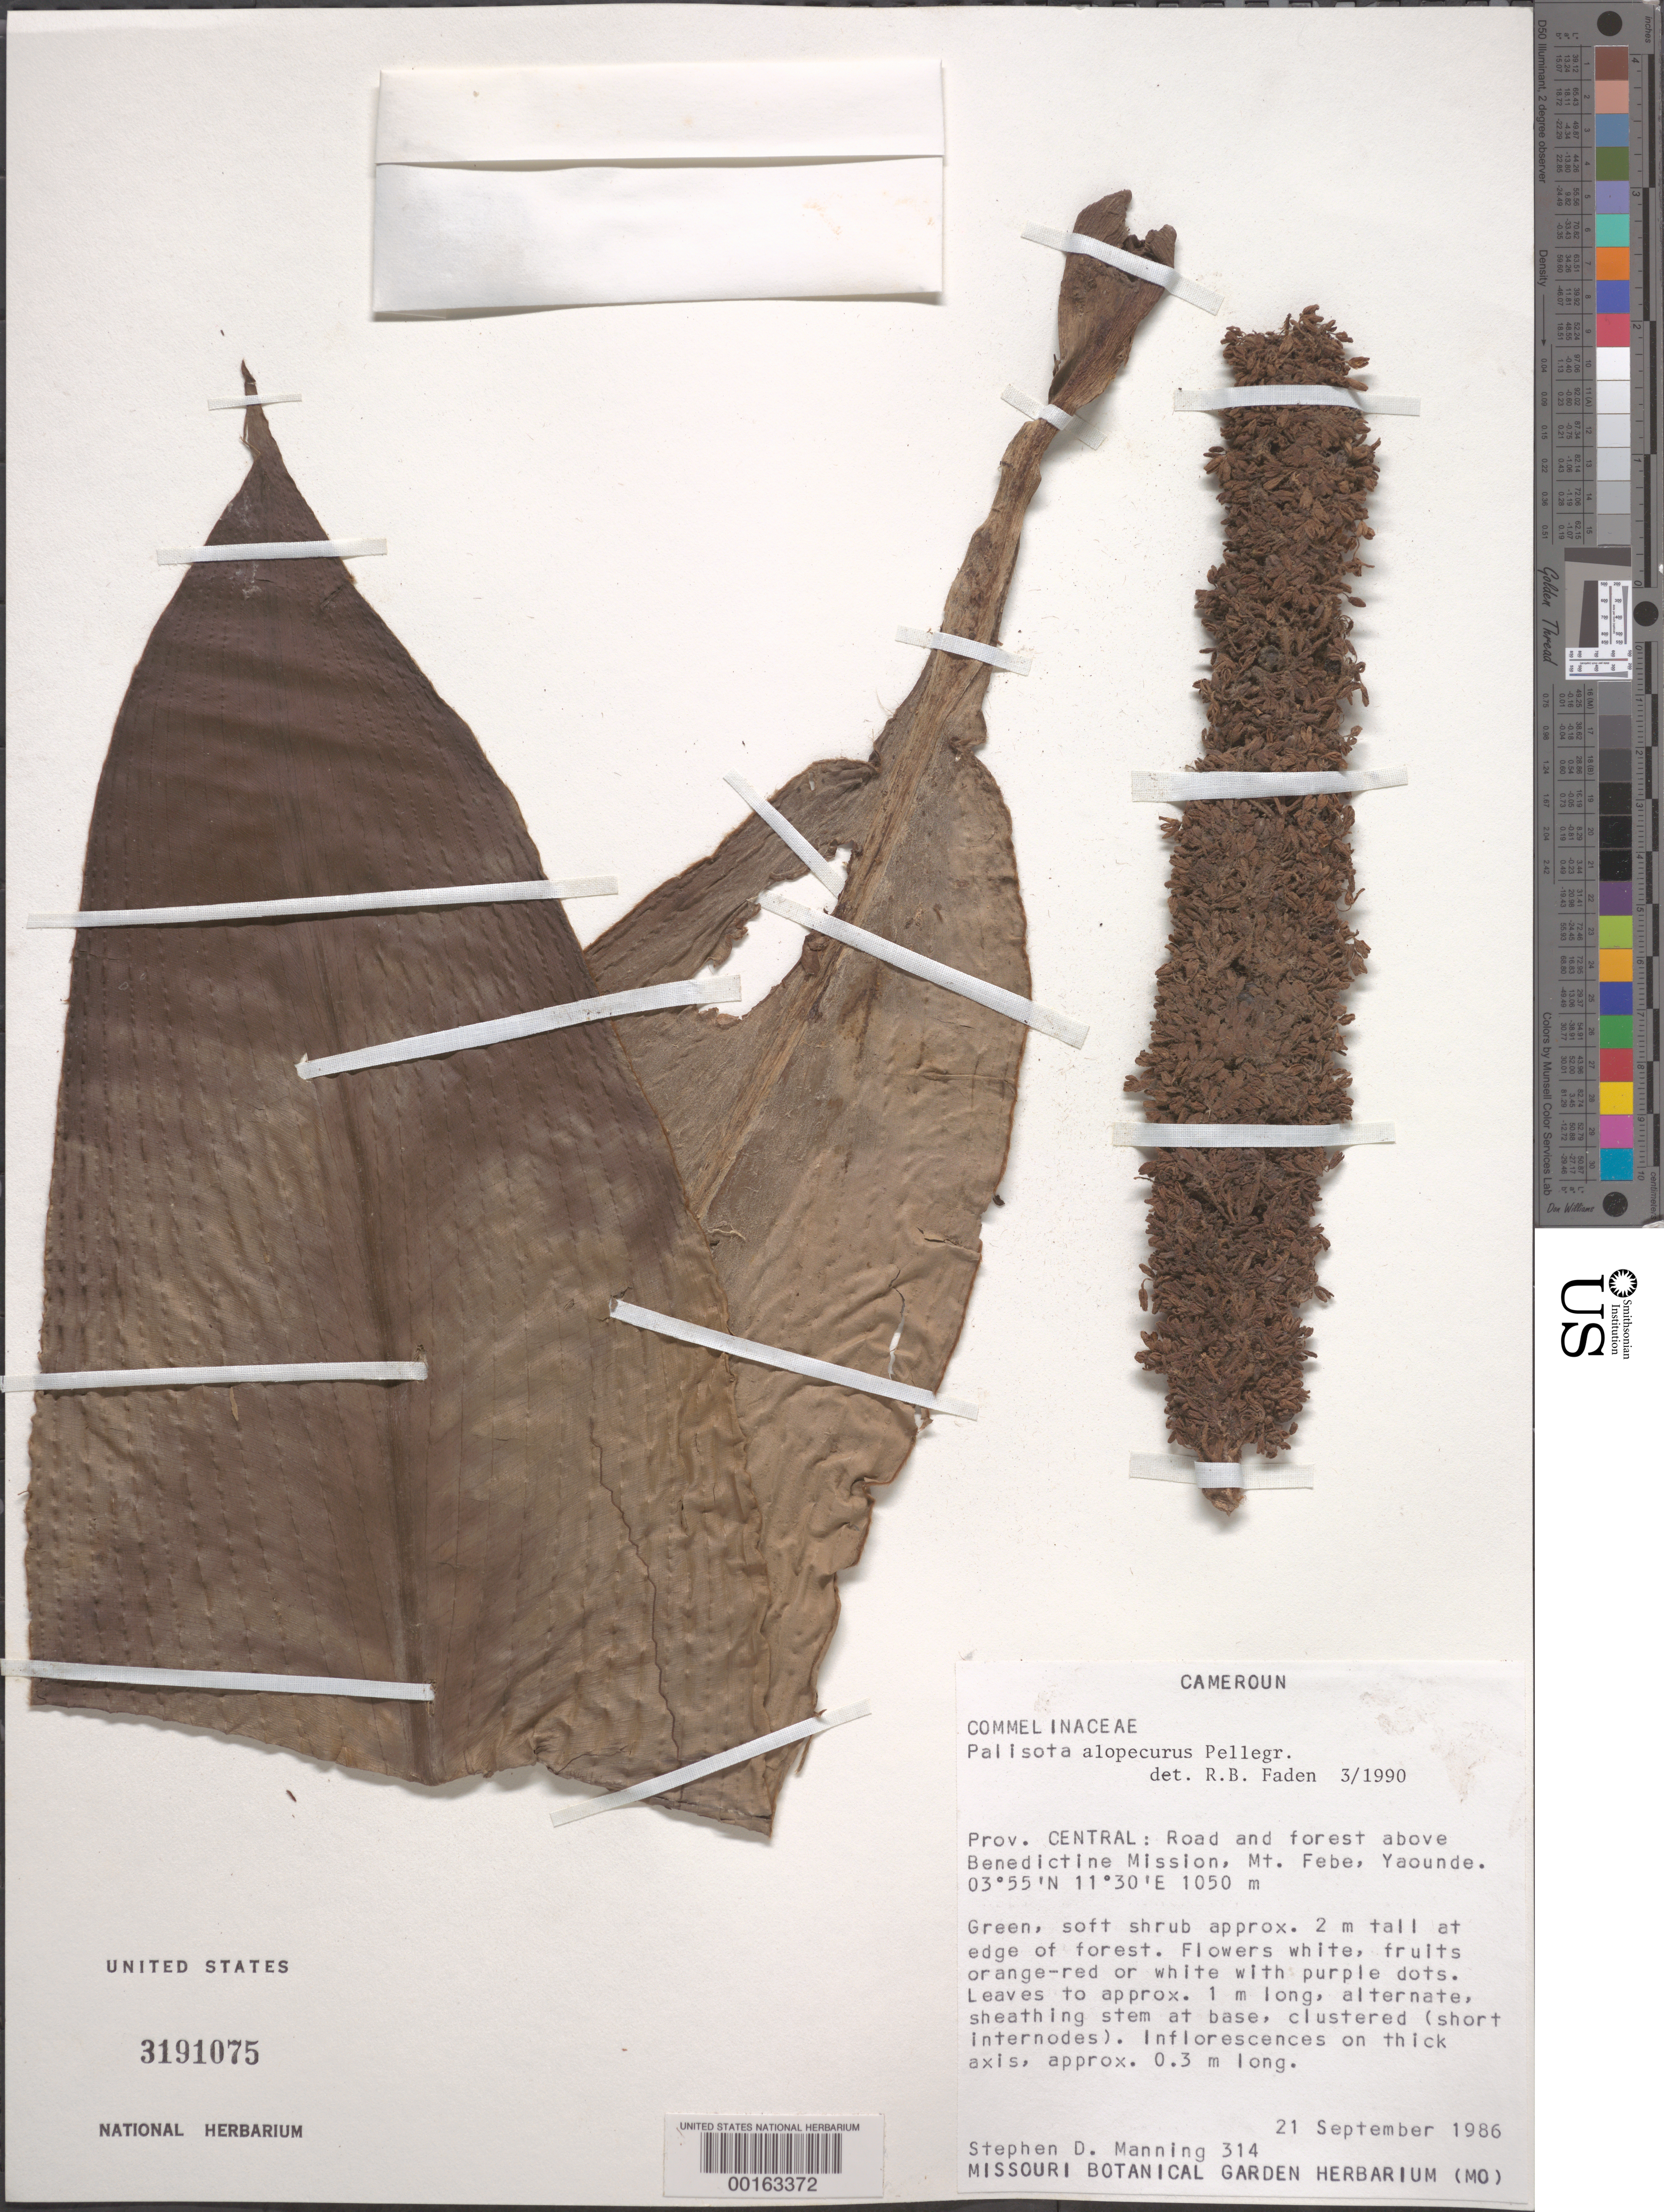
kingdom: Plantae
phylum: Tracheophyta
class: Liliopsida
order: Commelinales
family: Commelinaceae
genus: Palisota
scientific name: Palisota alopecurus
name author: Pellegr.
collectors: S. Manning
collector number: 314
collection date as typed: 21 Sep 1986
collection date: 1986-09-21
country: Cameroon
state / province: Centre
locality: Above benedictine mission, mt. febe, yaounde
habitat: Edge of forest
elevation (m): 1050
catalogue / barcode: US 3191075